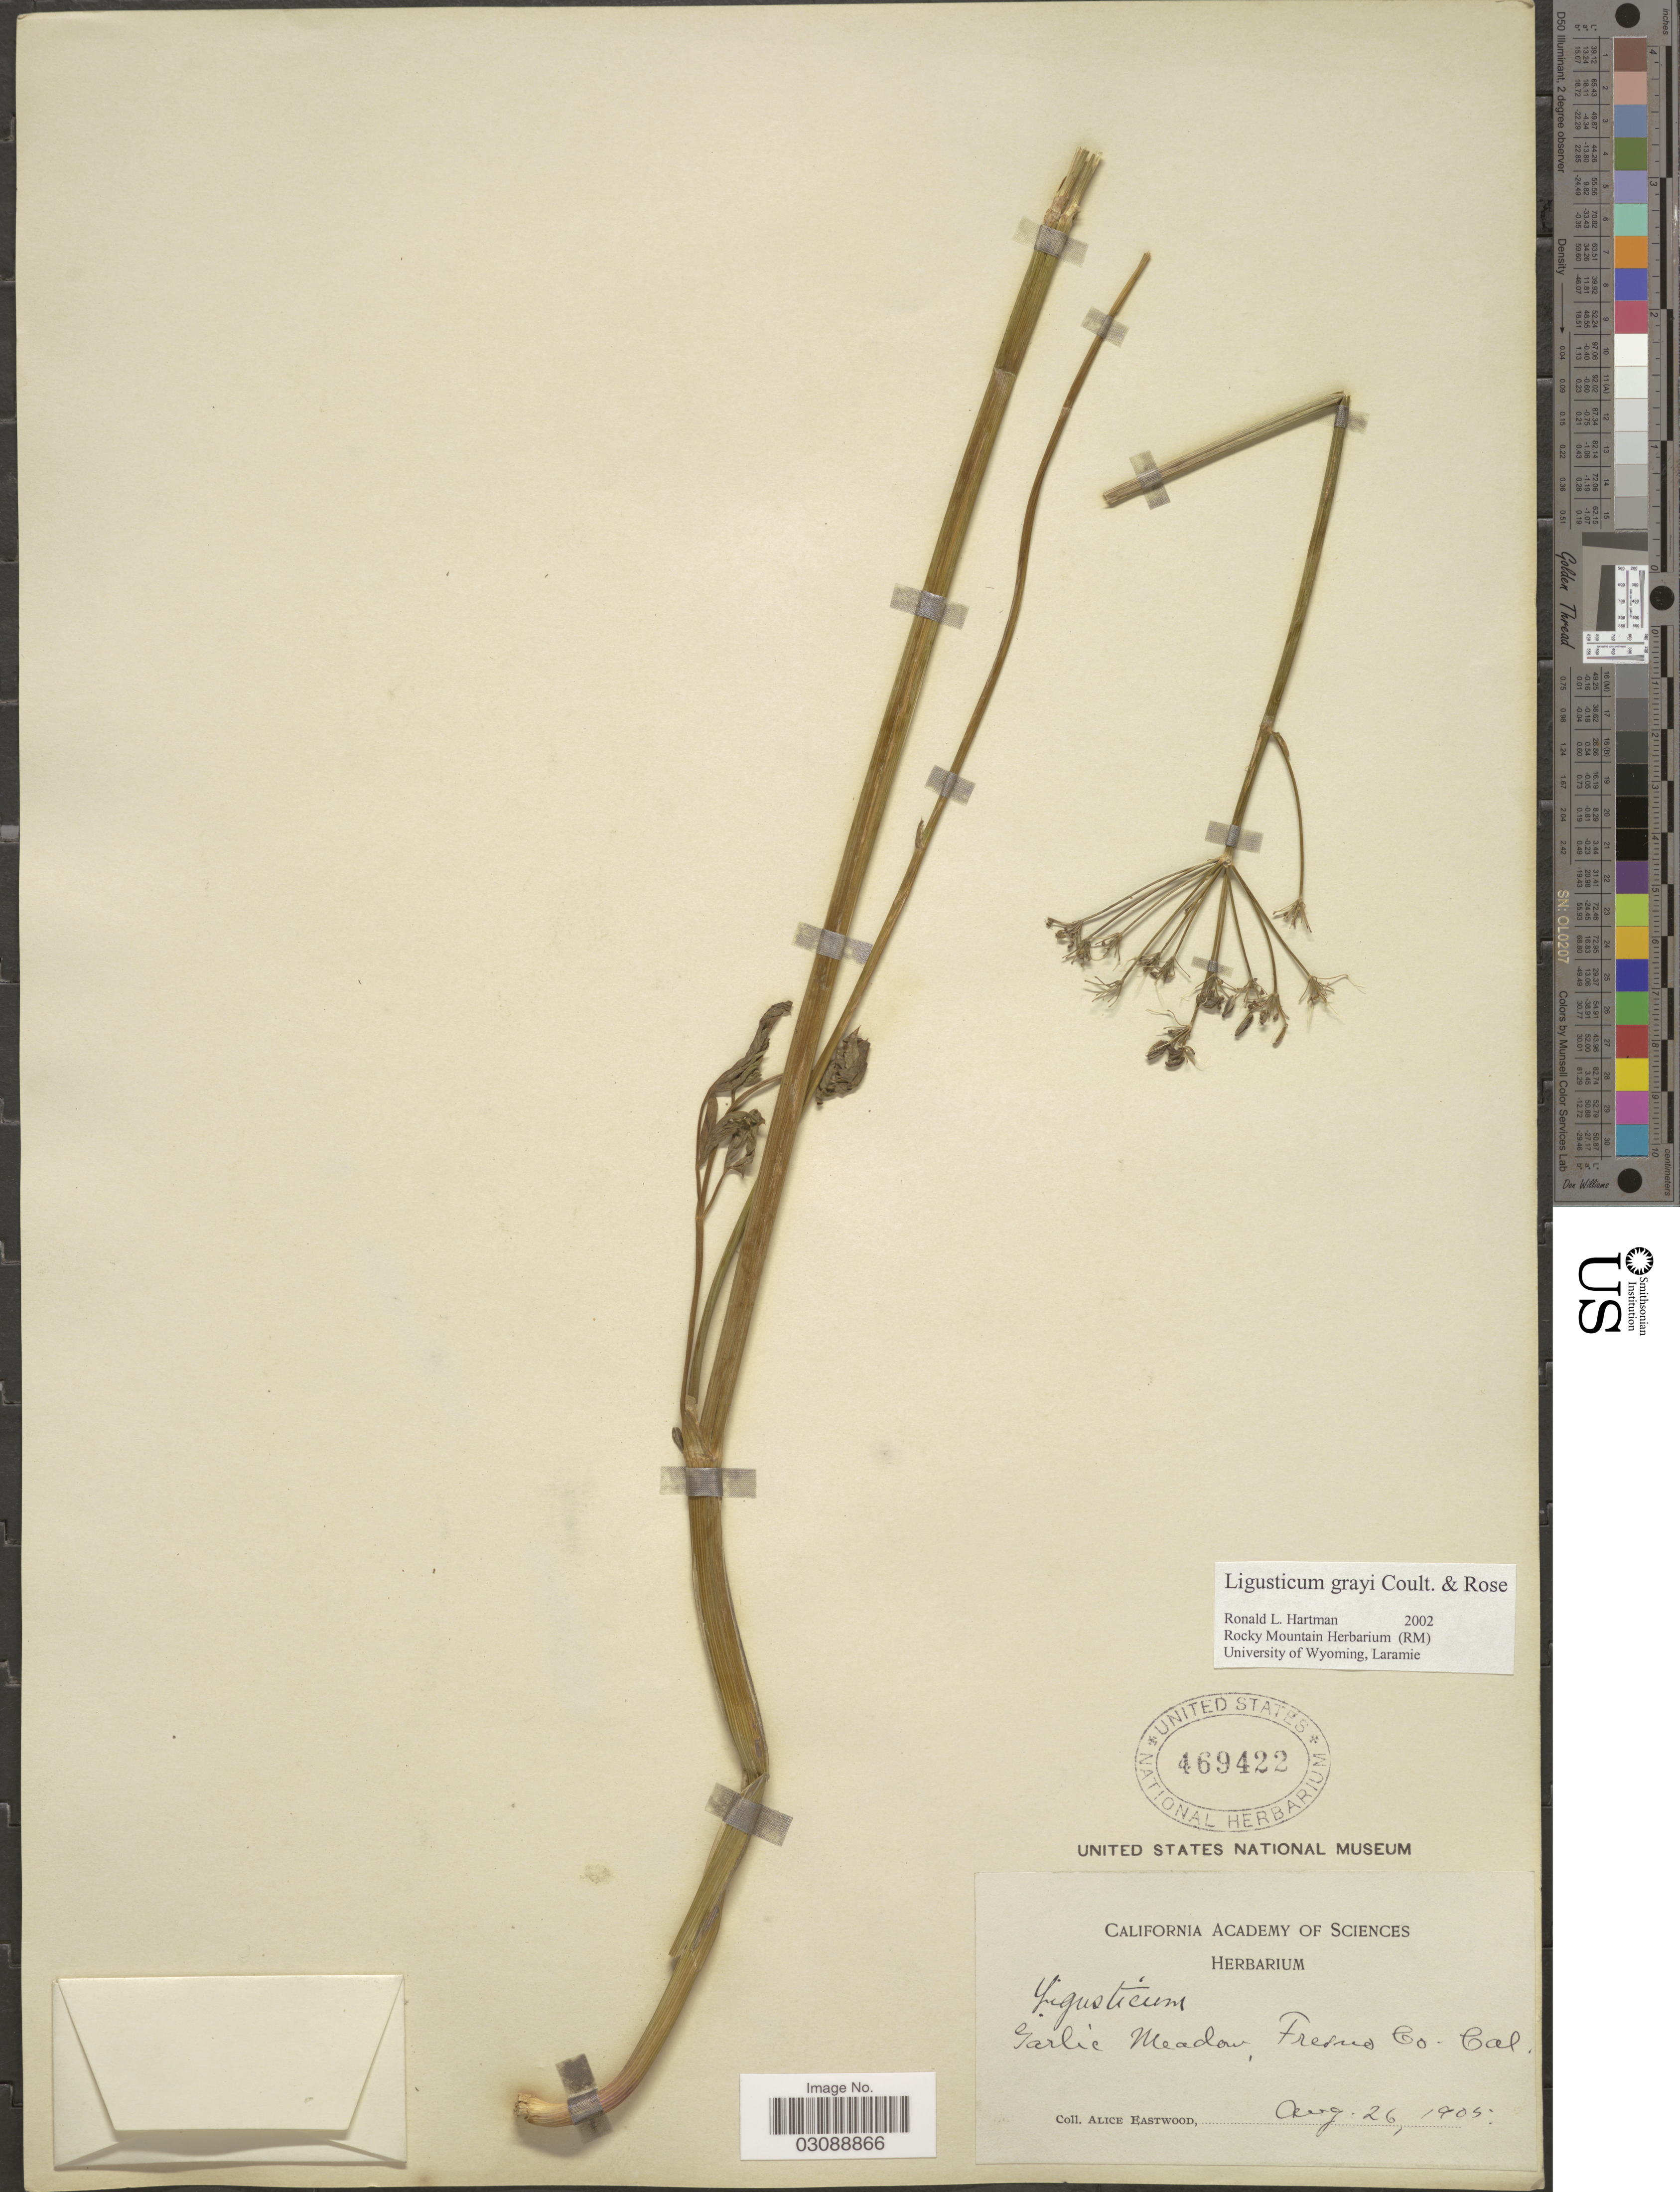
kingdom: Plantae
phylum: Tracheophyta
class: Magnoliopsida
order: Apiales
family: Apiaceae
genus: Ligusticum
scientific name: Ligusticum grayi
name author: J.M. Coult. & Rose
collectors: A. Eastwood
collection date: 1905-08-26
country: United States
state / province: California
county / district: Fresno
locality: Garlic Meadow, Fresno Co.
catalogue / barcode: US 469422